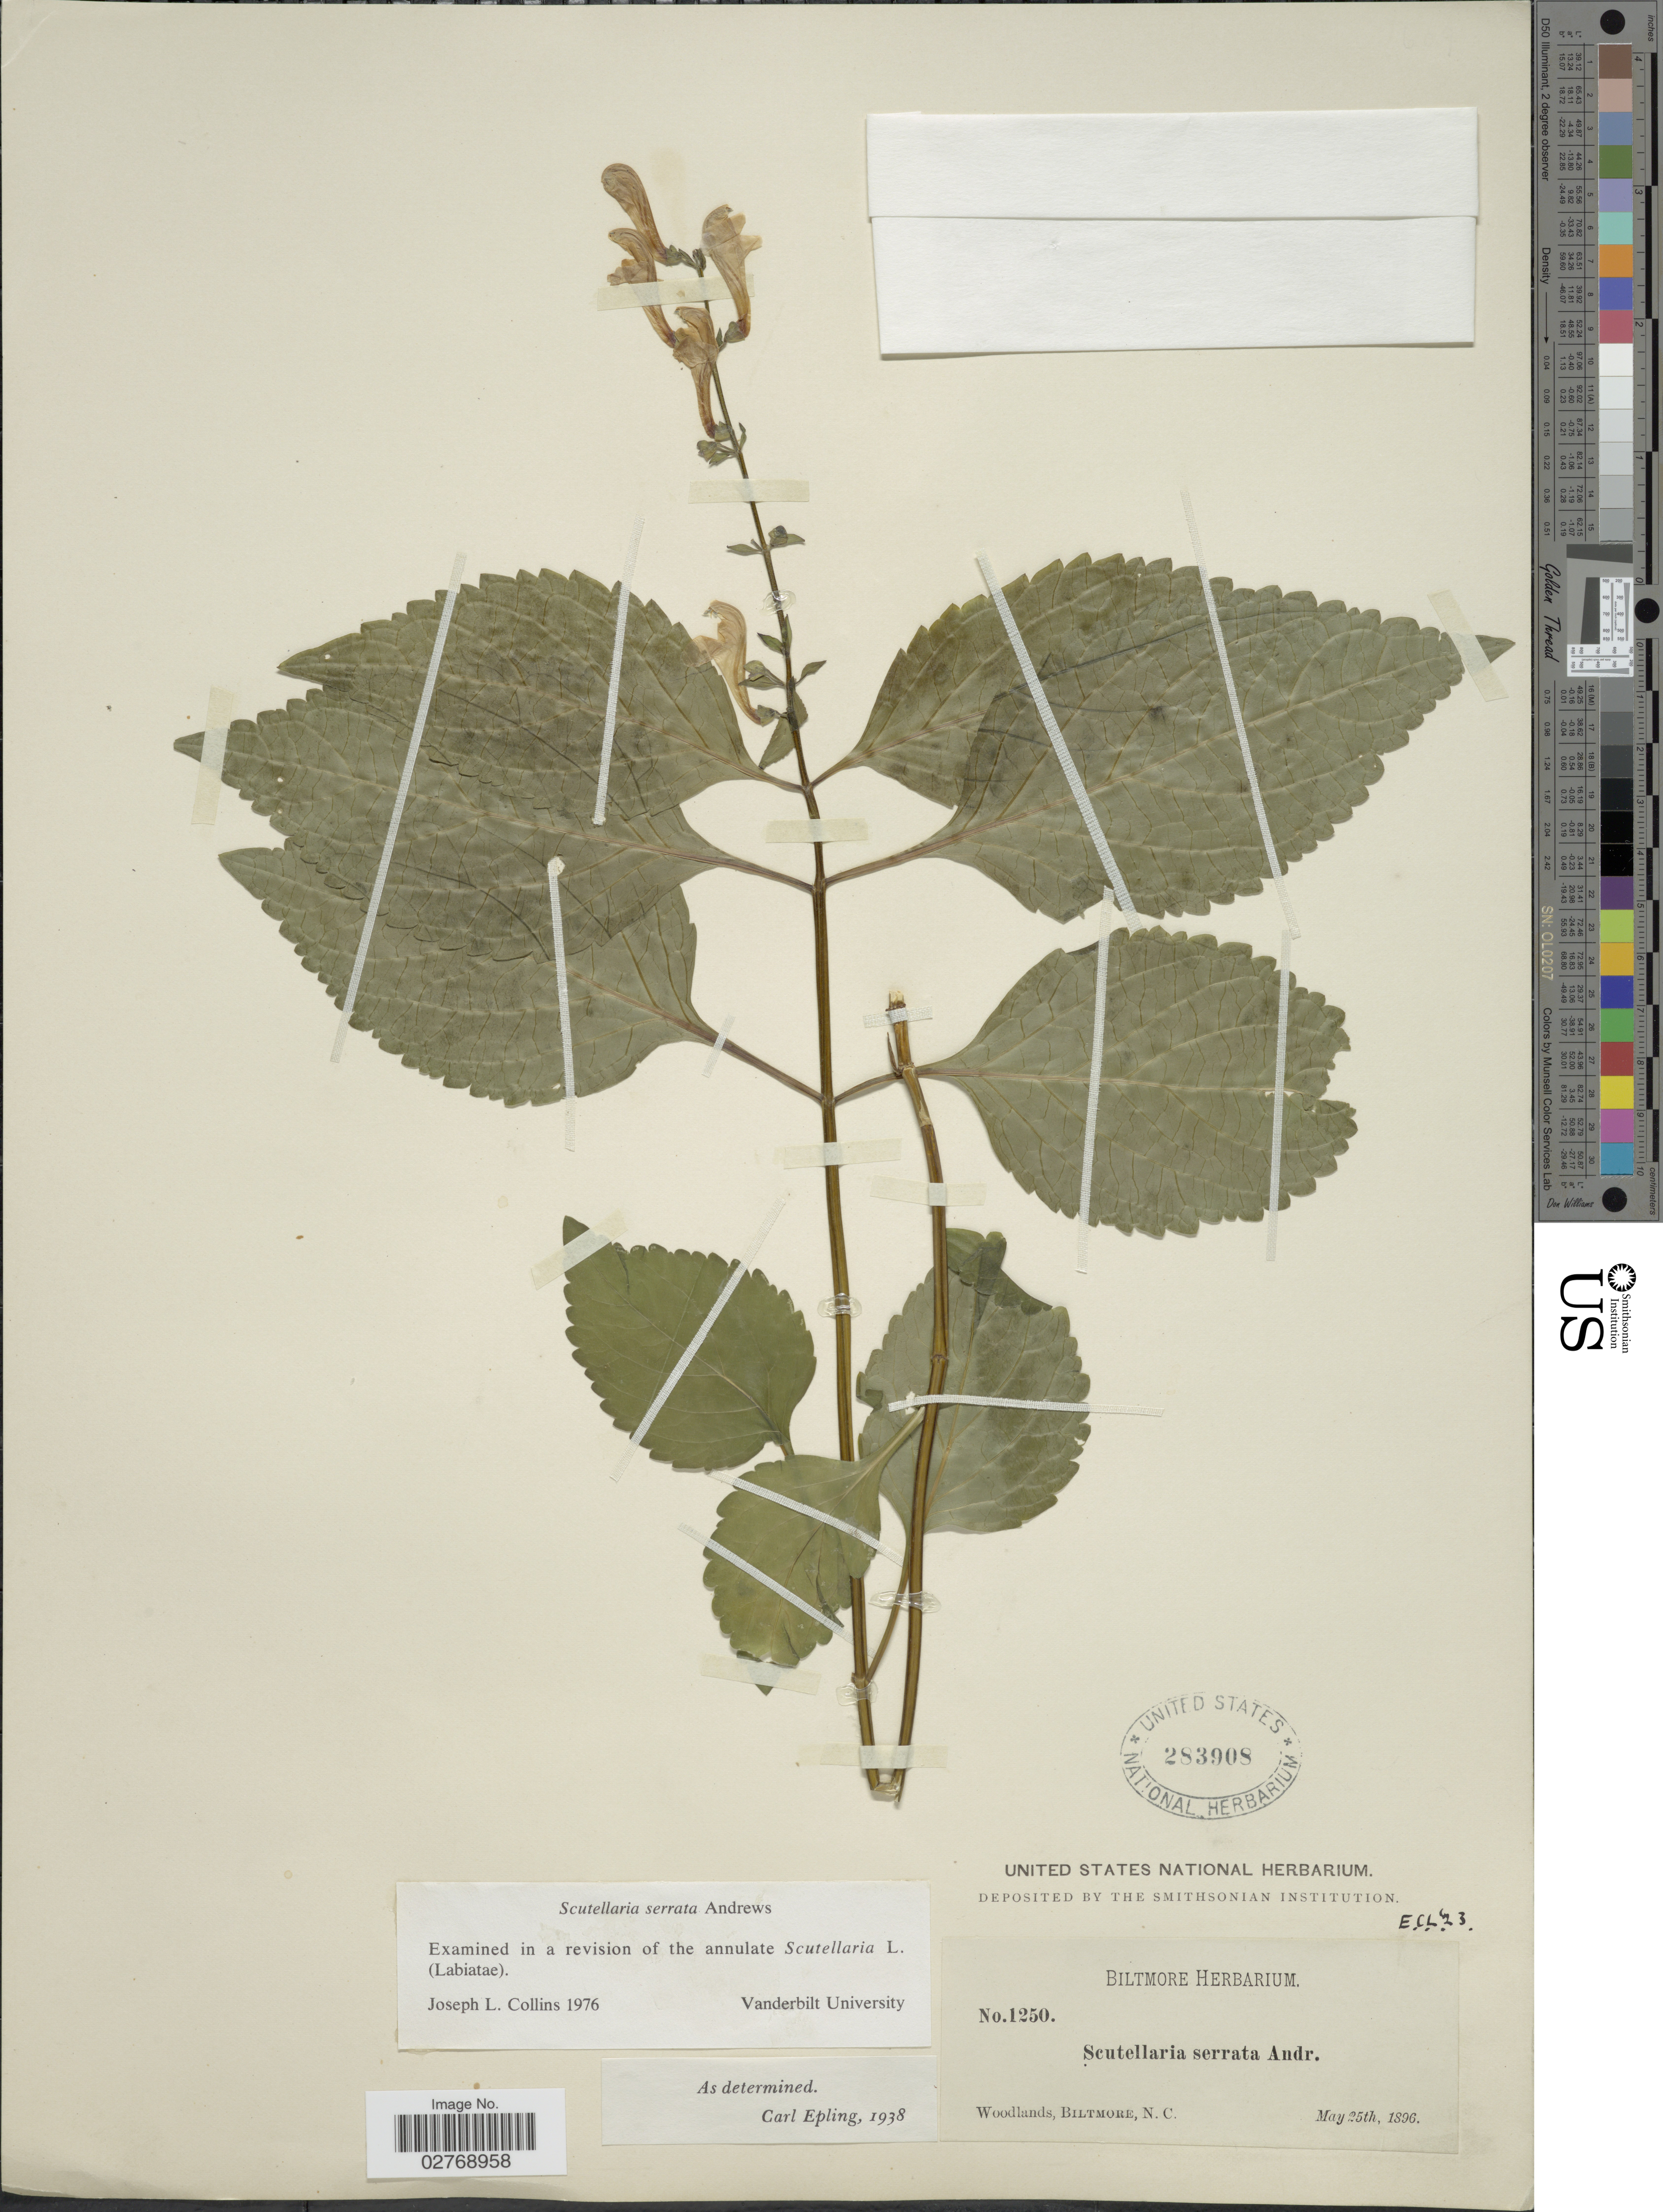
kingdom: Plantae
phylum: Tracheophyta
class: Magnoliopsida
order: Lamiales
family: Lamiaceae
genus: Scutellaria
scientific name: Scutellaria serrata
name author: Andrews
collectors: ex herb. Biltmore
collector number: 1250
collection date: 1896-05-25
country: United States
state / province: North Carolina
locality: Woodlands, Biltmore.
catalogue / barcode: US 283908